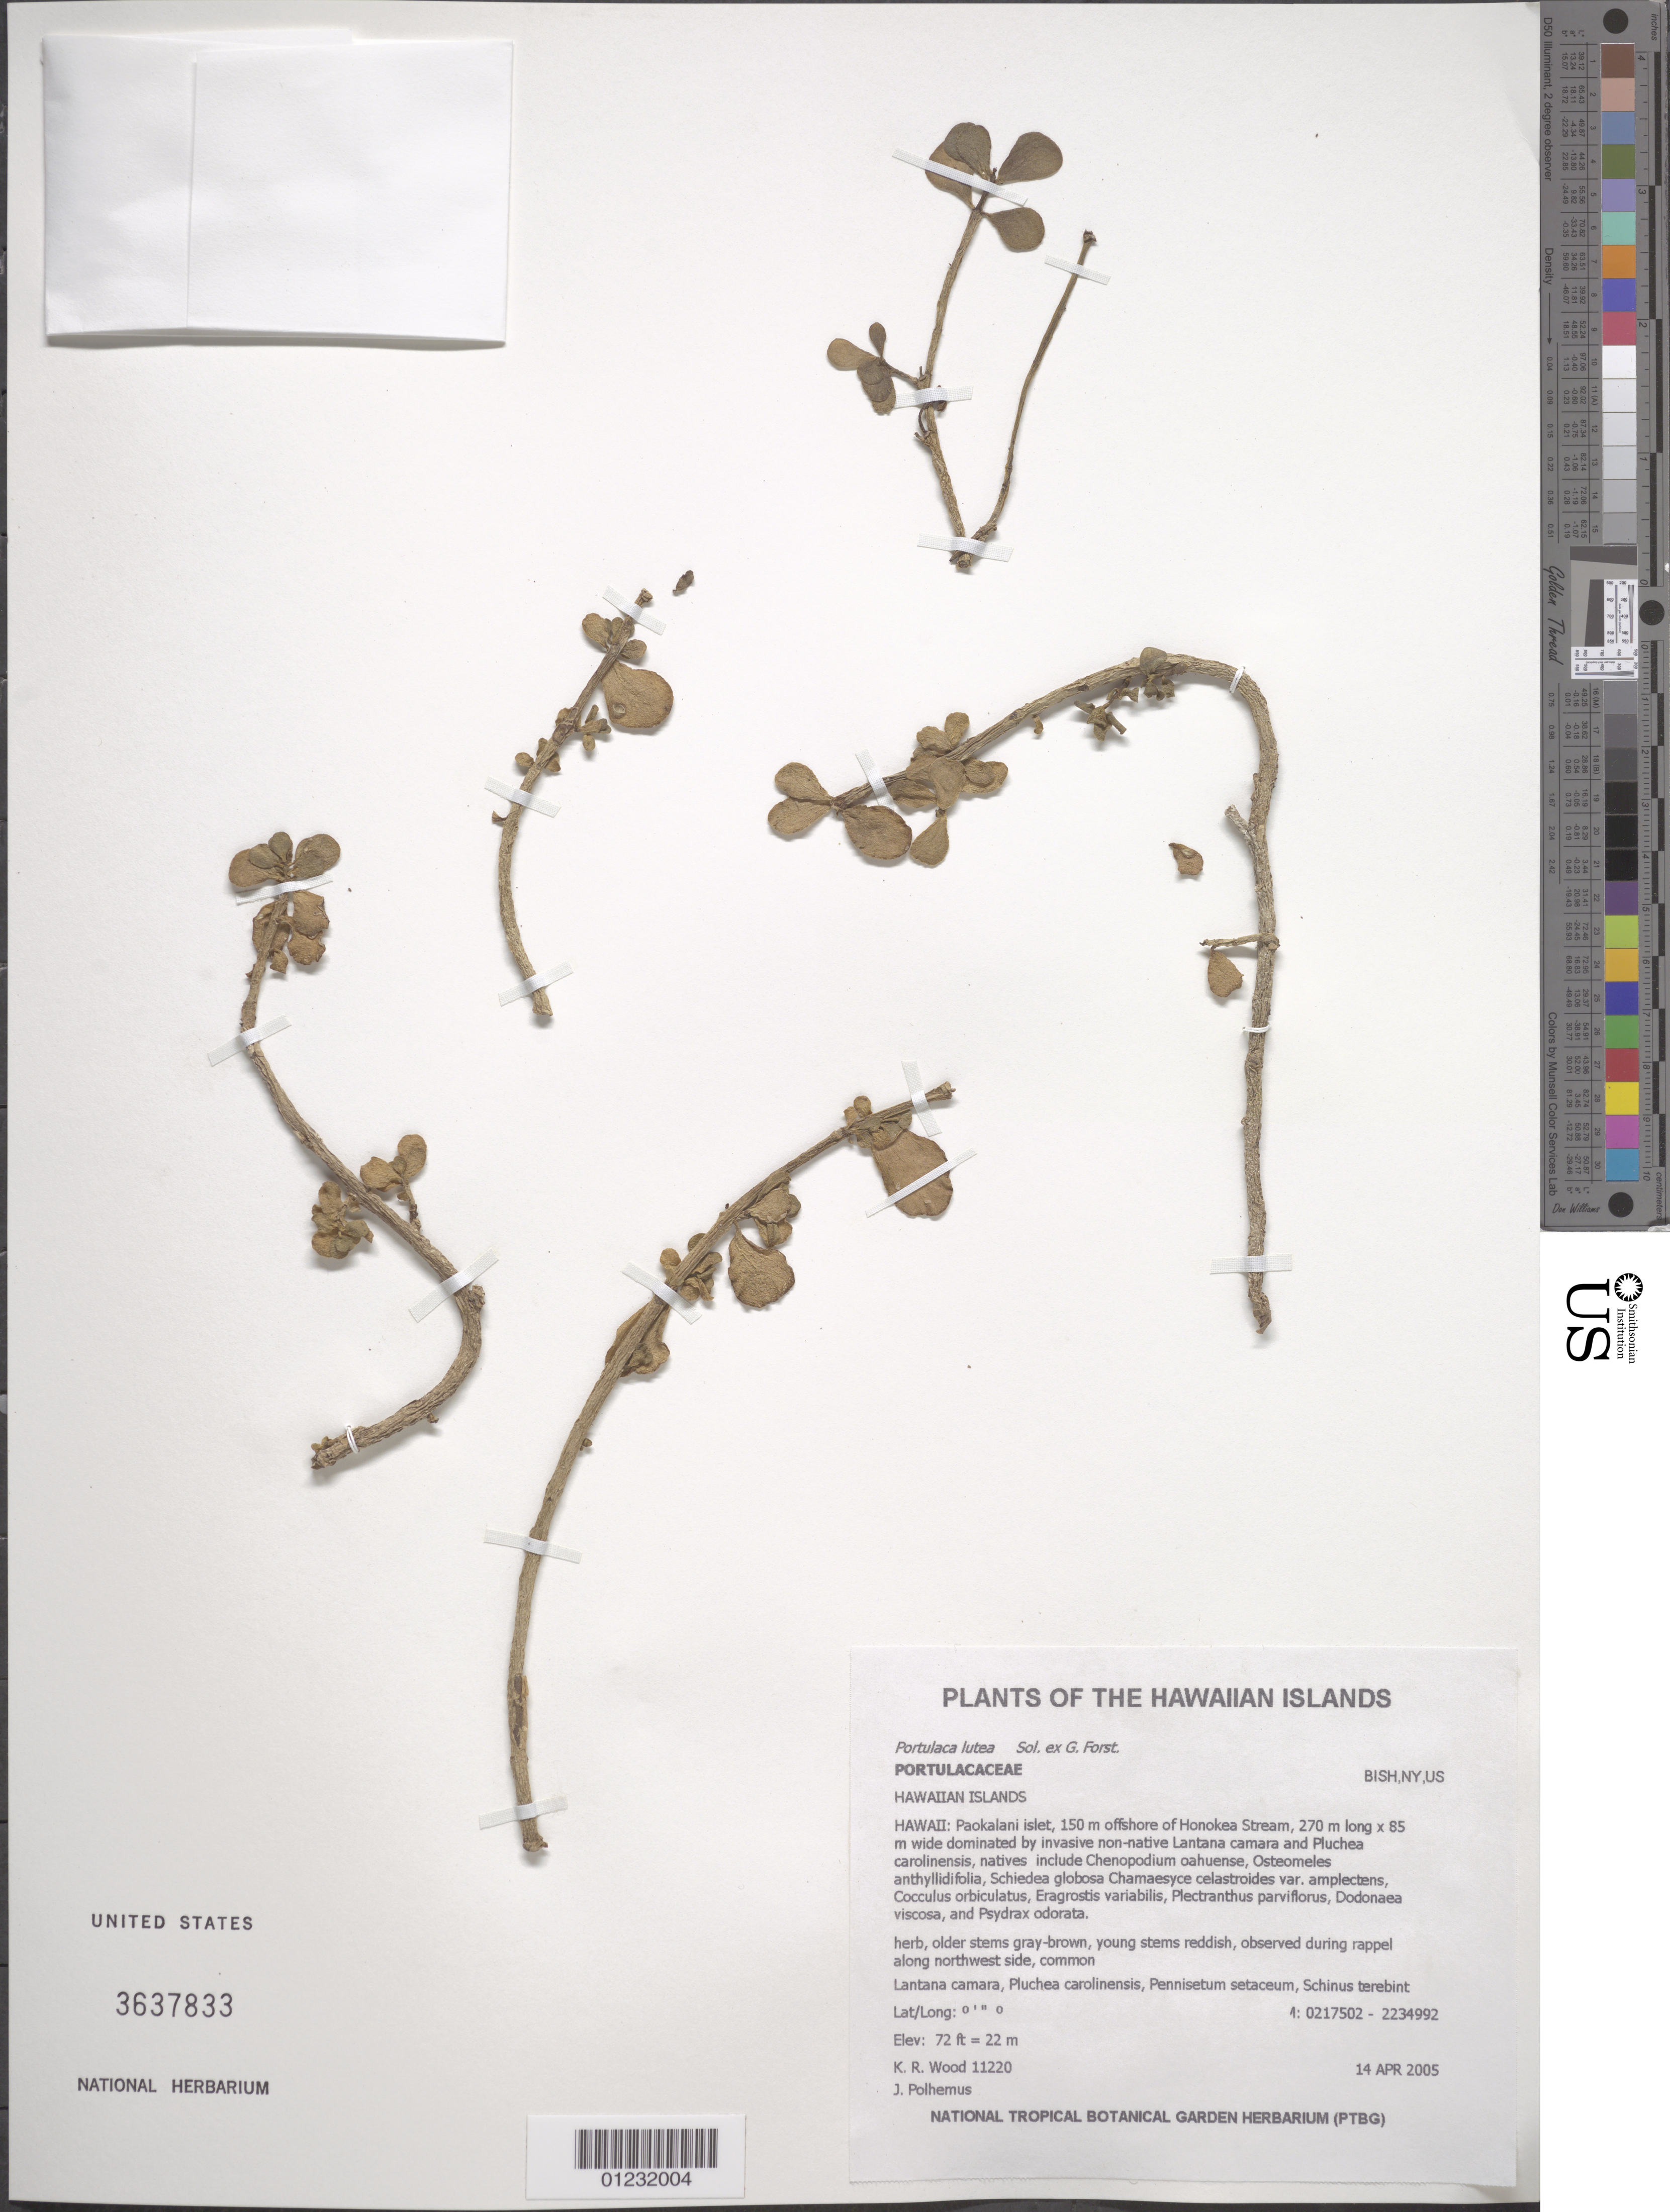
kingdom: Plantae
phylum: Tracheophyta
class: Magnoliopsida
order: Caryophyllales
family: Portulacaceae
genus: Portulaca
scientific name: Portulaca lutea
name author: Sol.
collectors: K. R. Wood & J. Polhemus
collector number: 11220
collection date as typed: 14 Apr 2005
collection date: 2005-04-14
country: United States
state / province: Hawaii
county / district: Hawaii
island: Hawaii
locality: Paokalani Islet, 150 m offshore of Honokea Stream.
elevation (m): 22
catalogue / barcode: US 3637833